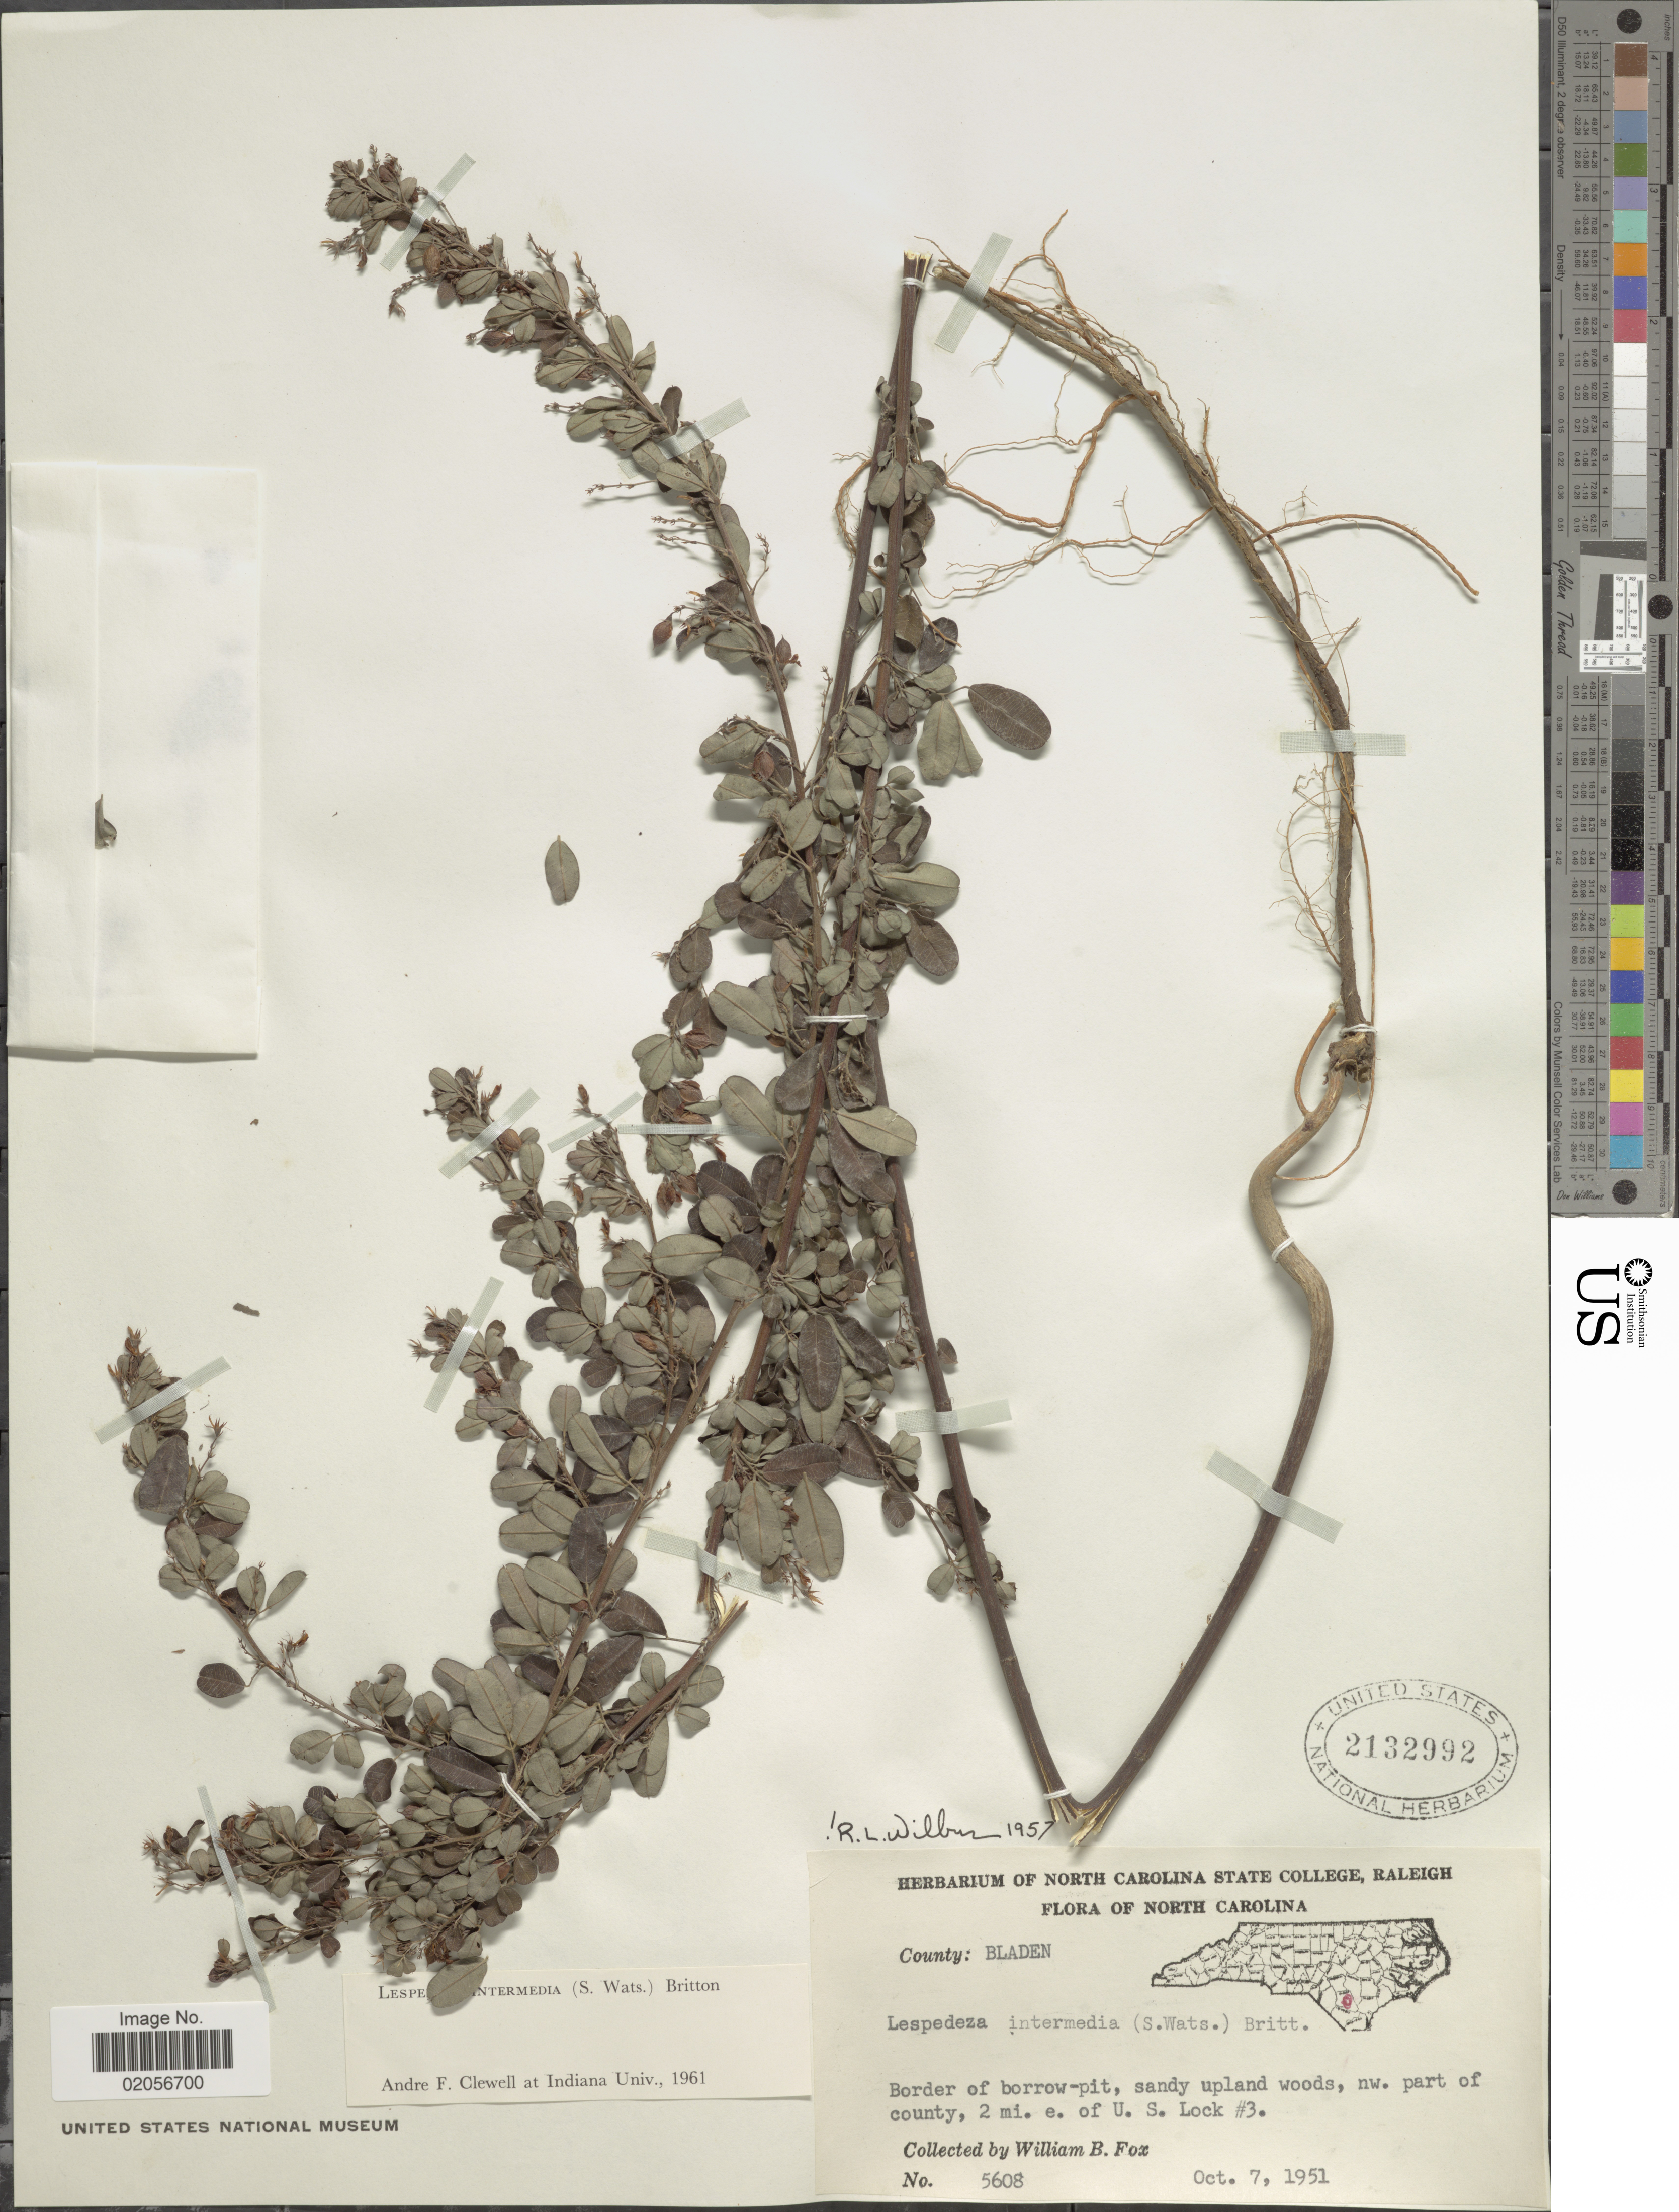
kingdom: Plantae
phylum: Tracheophyta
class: Magnoliopsida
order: Fabales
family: Fabaceae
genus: Lespedeza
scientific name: Lespedeza intermedia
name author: (S. Watson) Britton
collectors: W. B. Fox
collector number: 5608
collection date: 1951-10-07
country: United States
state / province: North Carolina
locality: County: Bladen, Border of borrow-pit, sandy upland woods, nw part of county, 2 mi e of U S Lock #3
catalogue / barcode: US 2132992